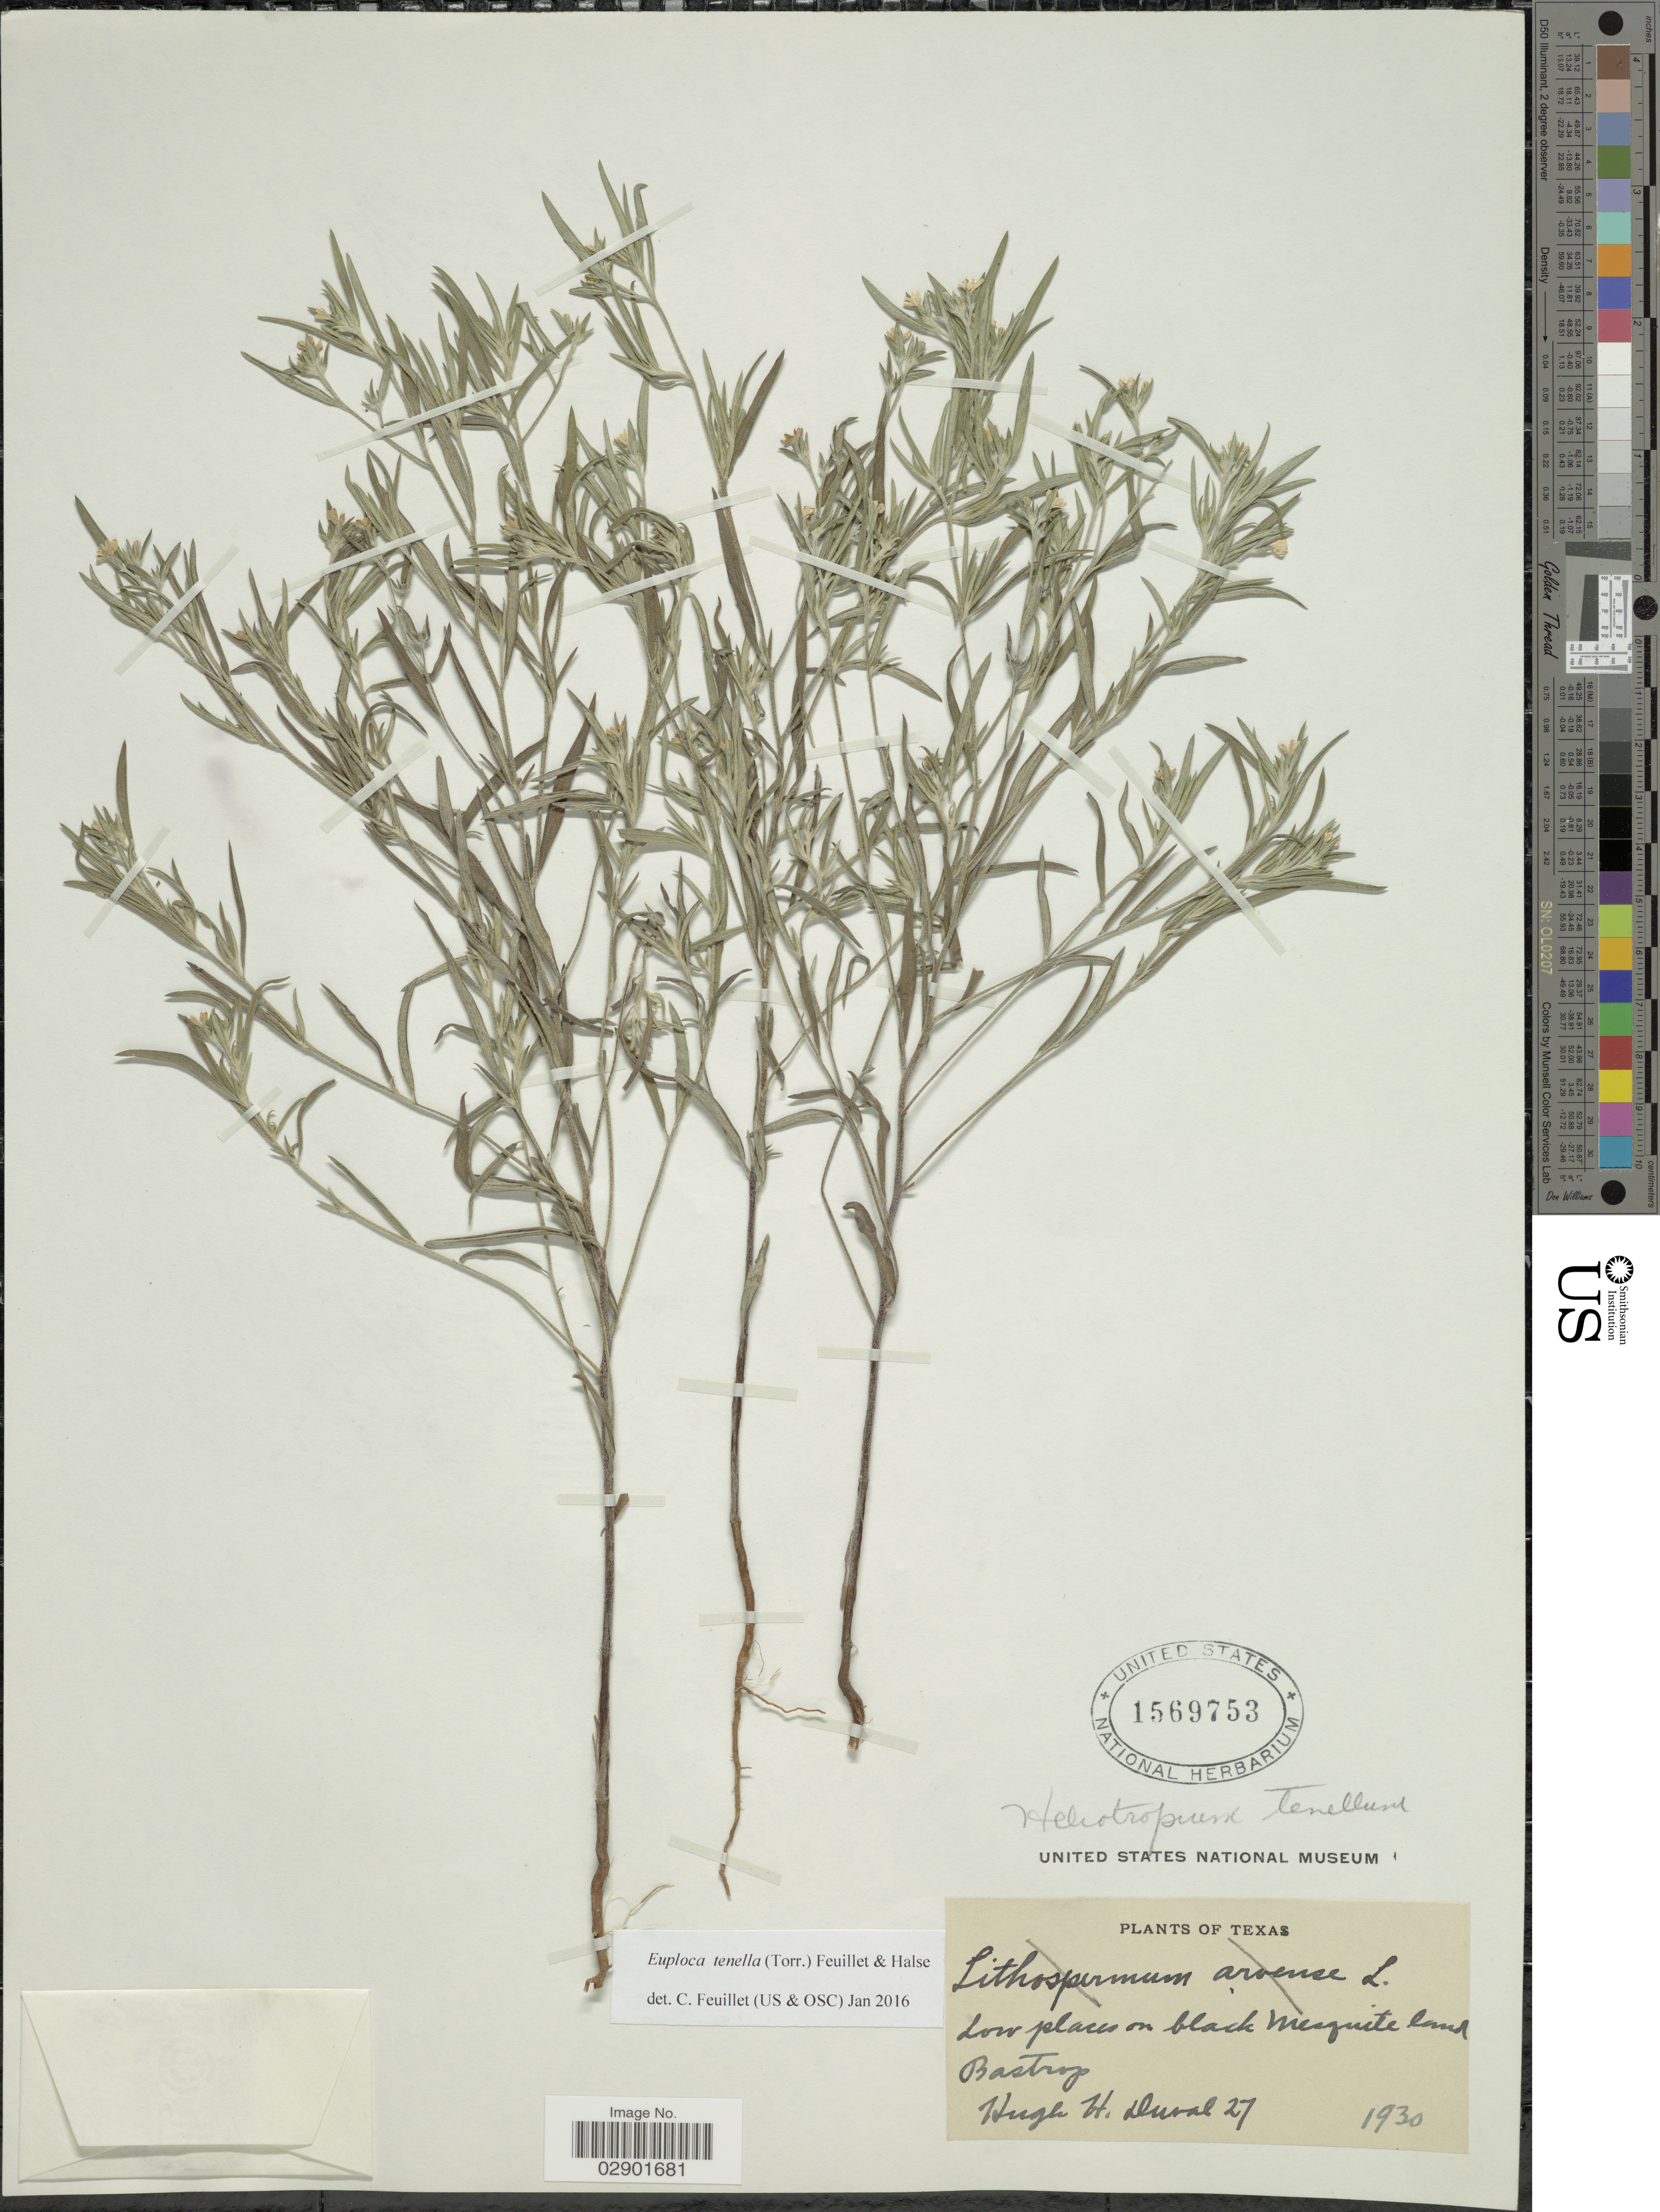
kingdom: Plantae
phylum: Tracheophyta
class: Magnoliopsida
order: Boraginales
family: Heliotropiaceae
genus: Euploca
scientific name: Euploca tenella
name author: (Torr.) Feuillet & Halse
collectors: H. Duval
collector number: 27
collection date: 1930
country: United States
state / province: Texas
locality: Low places on black Mesquite land. Bastrop.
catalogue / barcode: US 1569753